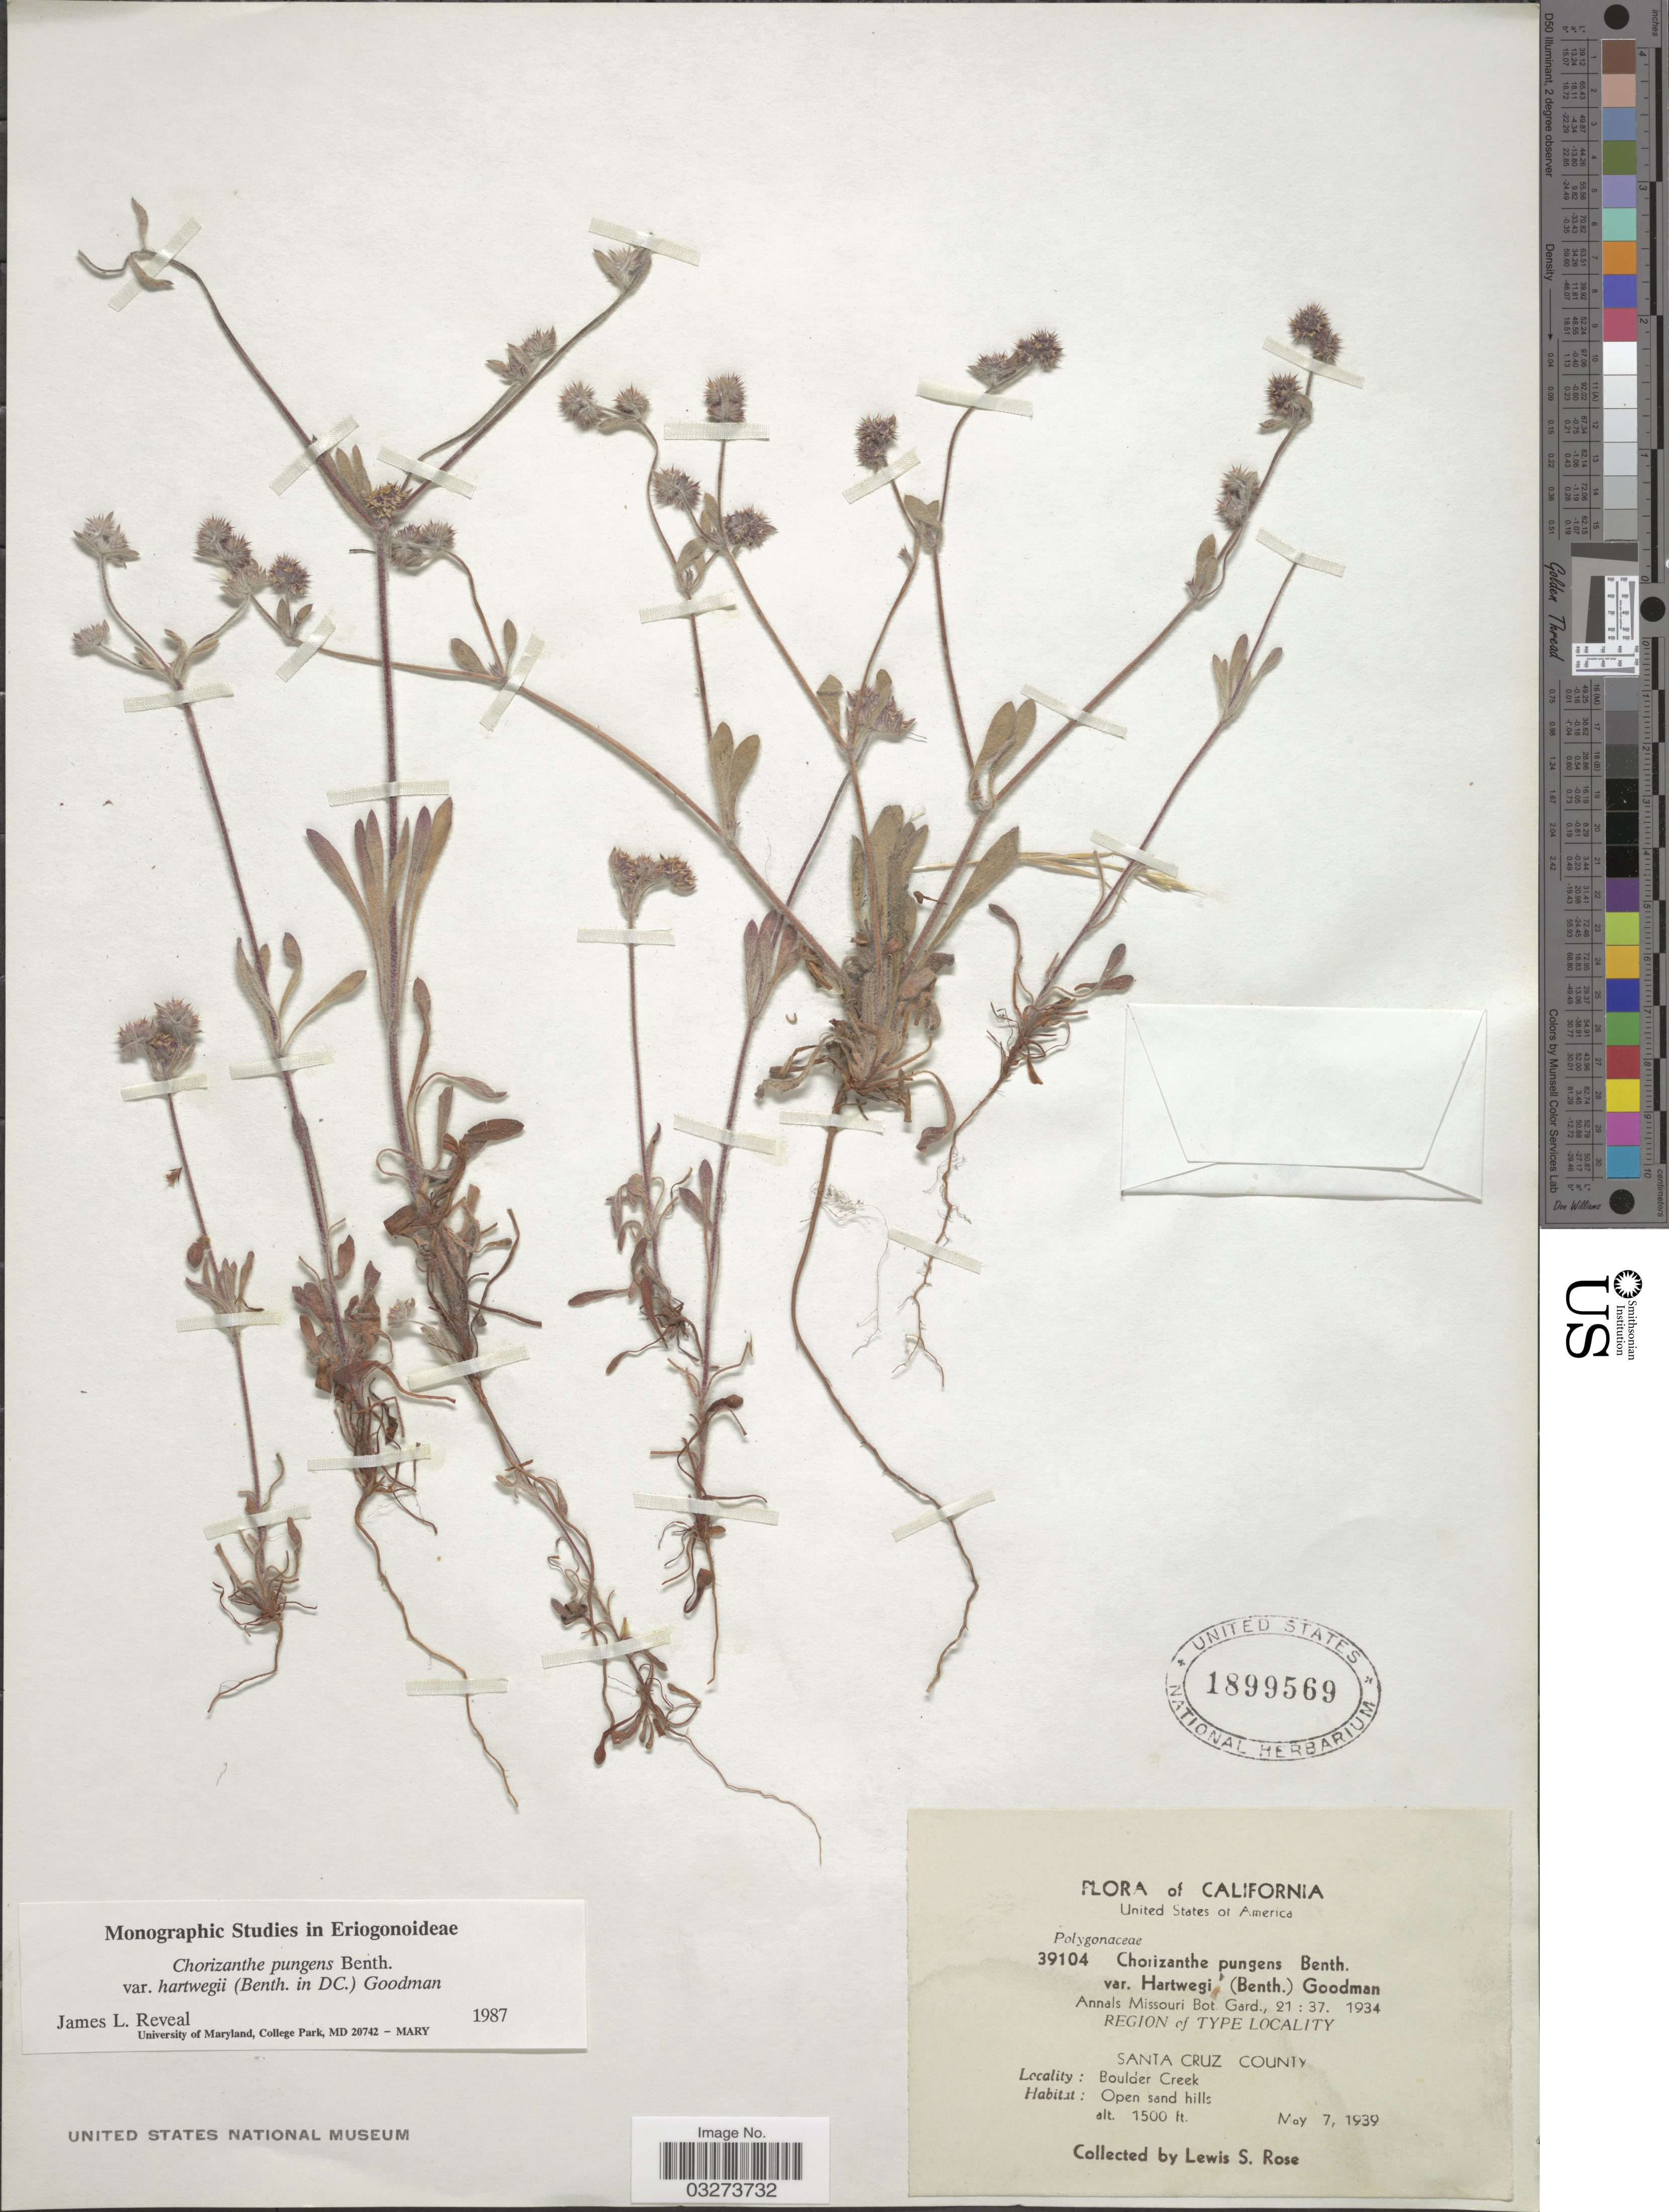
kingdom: Plantae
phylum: Tracheophyta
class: Magnoliopsida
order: Caryophyllales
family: Polygonaceae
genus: Chorizanthe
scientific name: Chorizanthe pungens var. pungens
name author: Benth.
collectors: L. S. Rose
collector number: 39104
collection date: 1939-05-07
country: United States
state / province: California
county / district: Santa Cruz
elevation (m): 457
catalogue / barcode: US 1899569